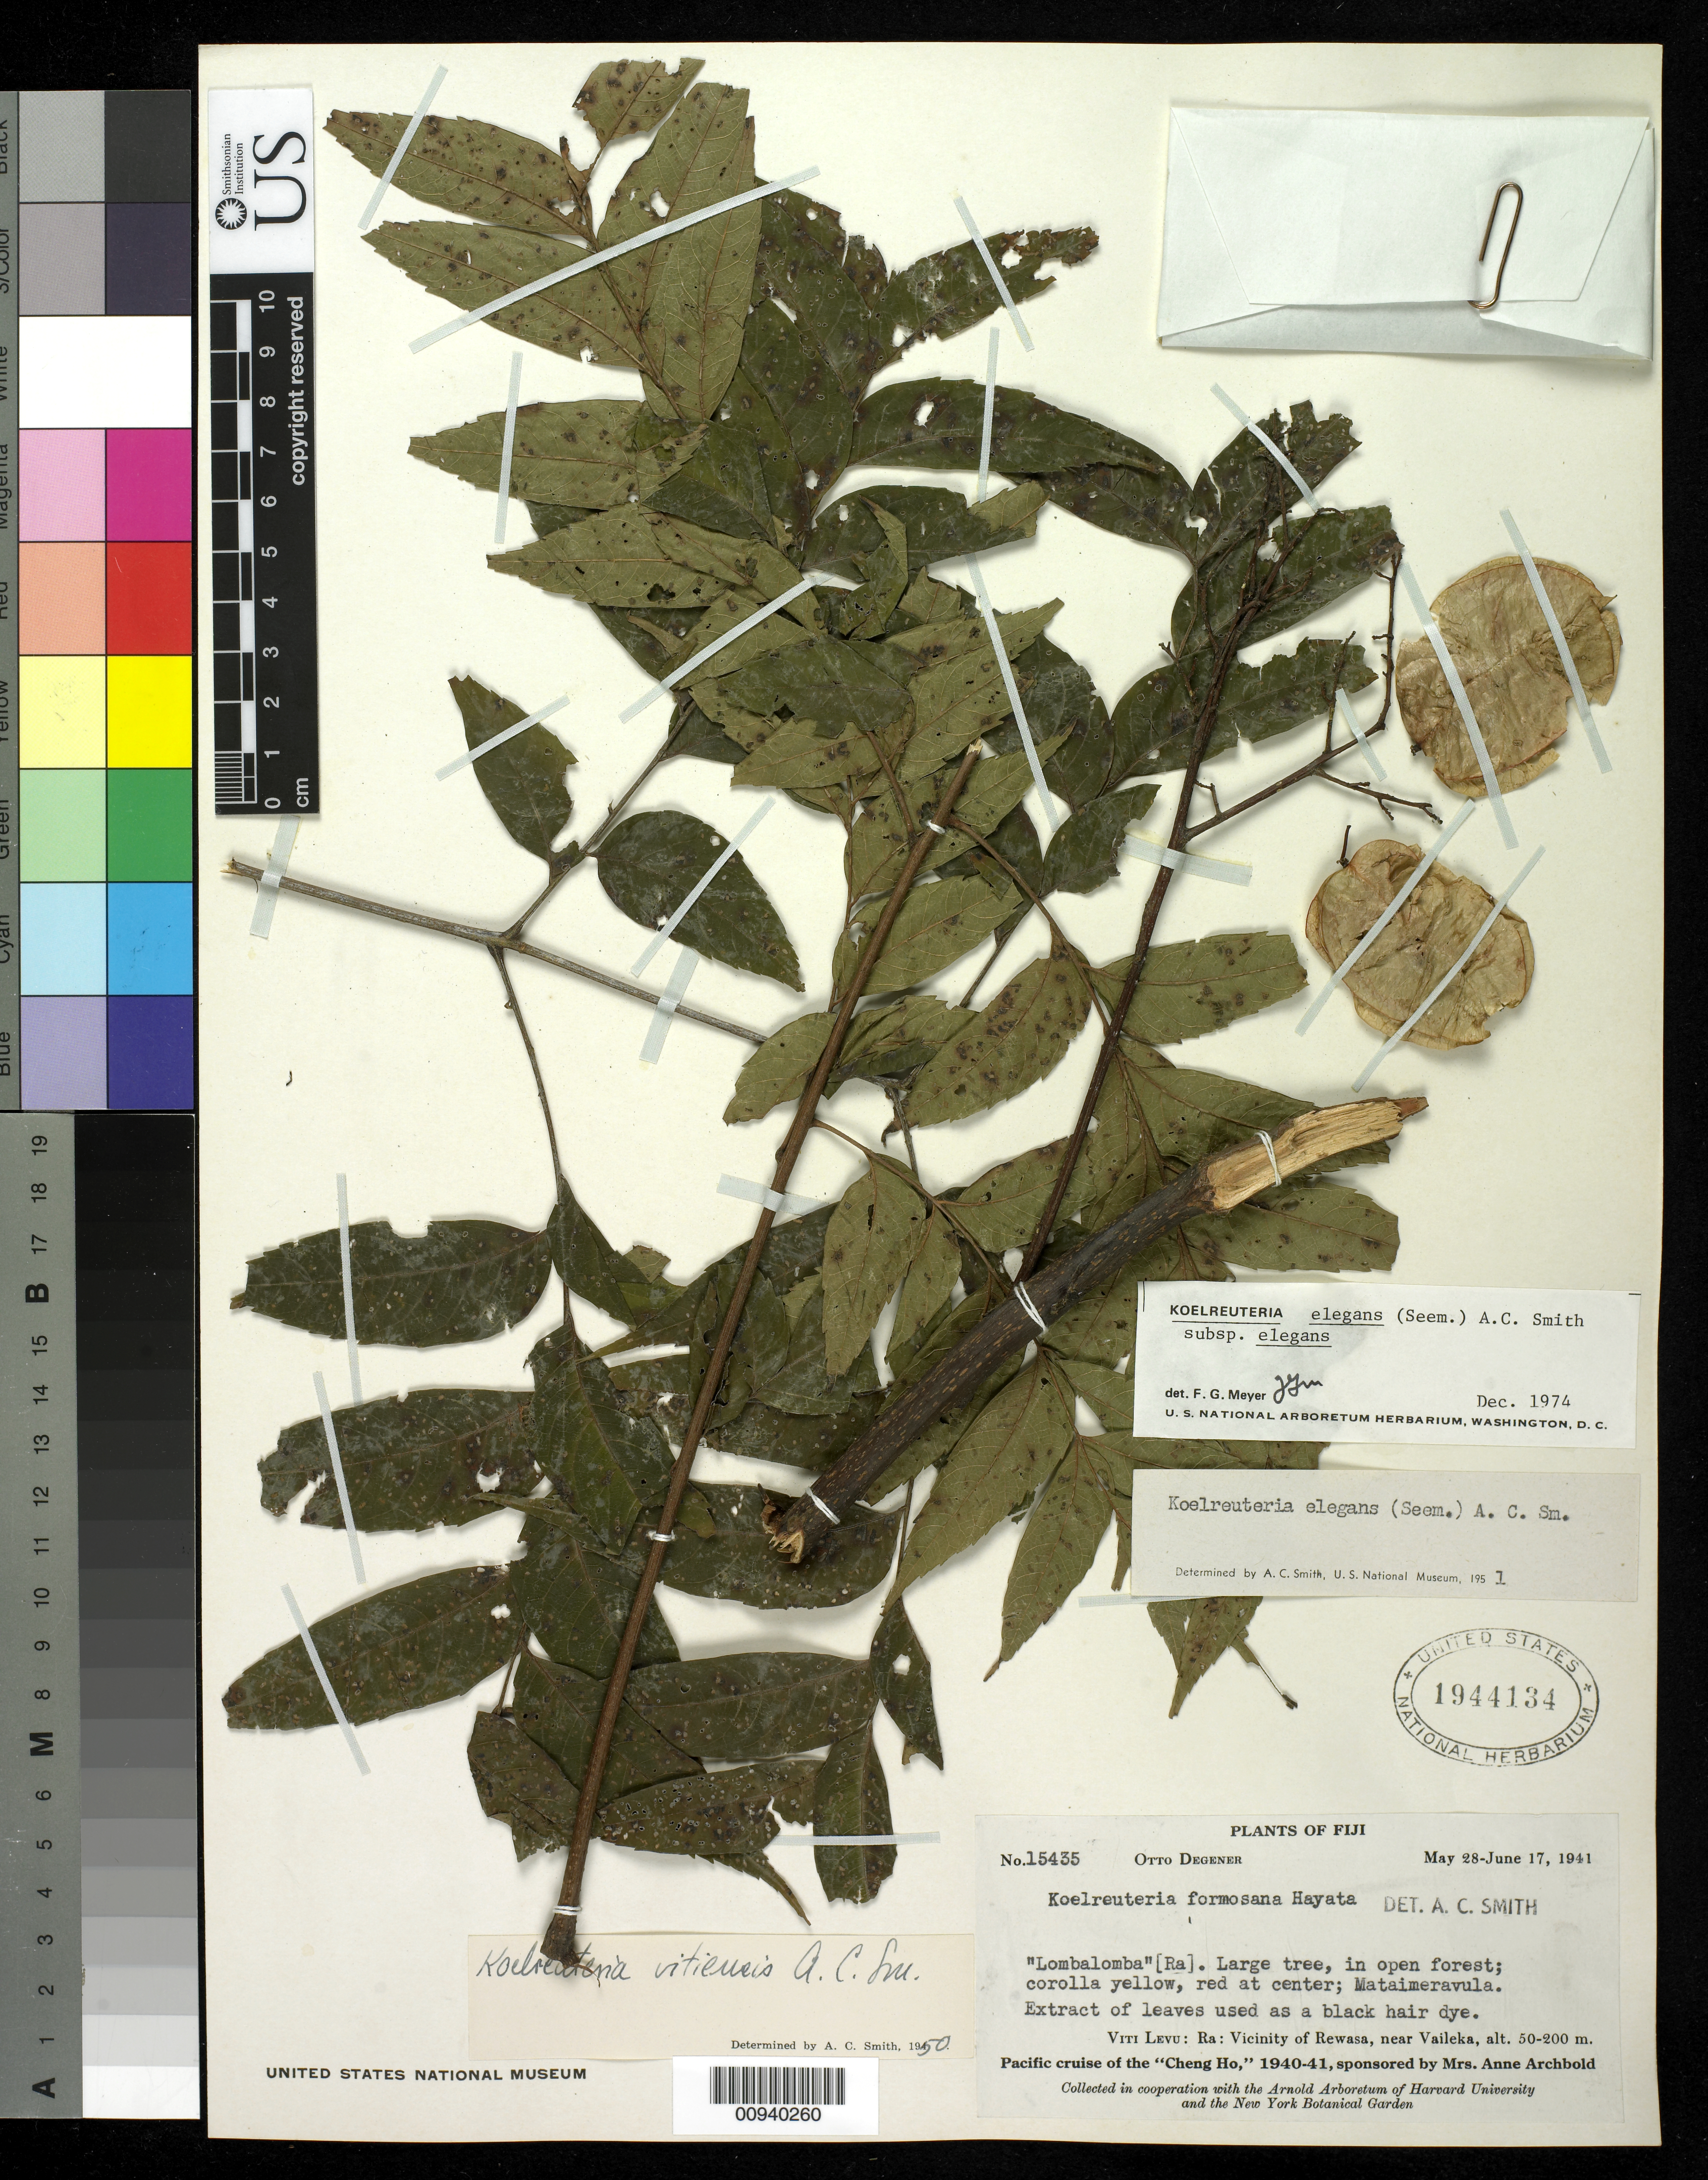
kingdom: Plantae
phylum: Tracheophyta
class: Magnoliopsida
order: Sapindales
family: Sapindaceae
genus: Koelreuteria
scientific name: Koelreuteria elegans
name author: (Seem.) A.C. Sm.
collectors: O. Degener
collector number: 15435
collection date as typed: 28 May 1941 to 17 Jun 1941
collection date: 1941-05-28/1941-06-17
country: Fiji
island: Viti Levu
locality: Ra. Vicinity of Rewasa near Vaileka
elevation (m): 50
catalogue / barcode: US 1944134